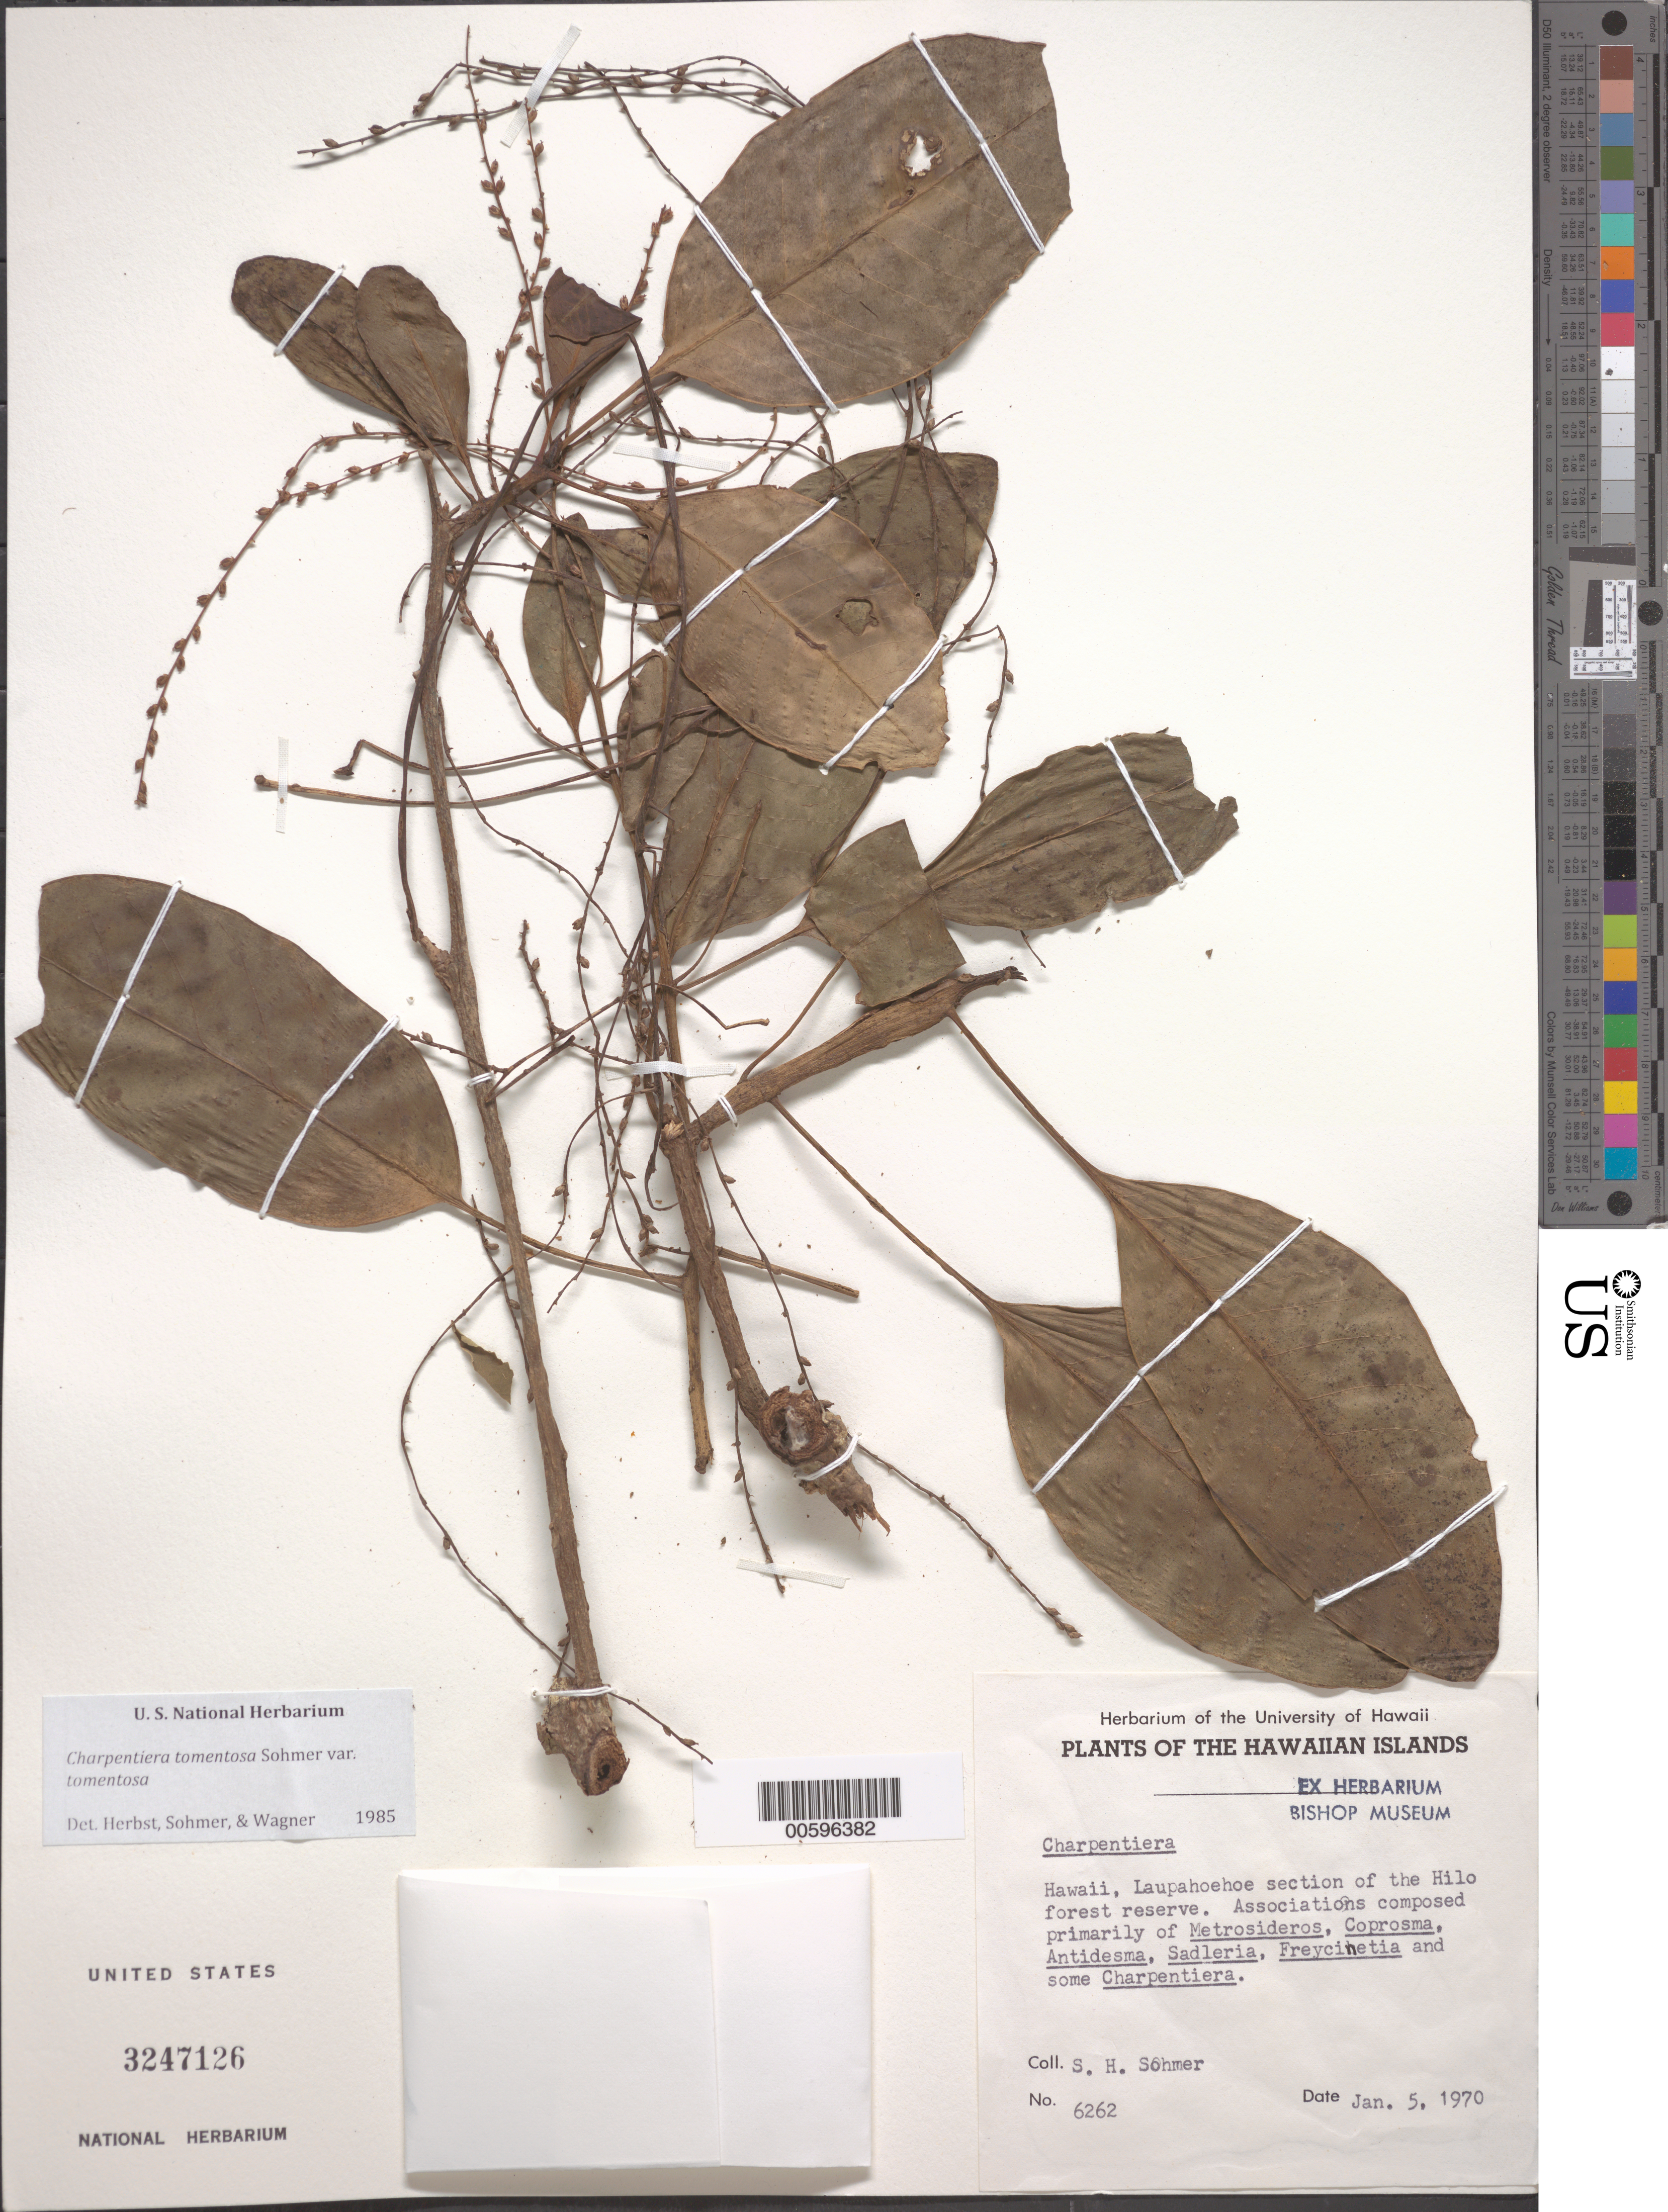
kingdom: Plantae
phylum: Tracheophyta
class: Magnoliopsida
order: Caryophyllales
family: Amaranthaceae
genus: Charpentiera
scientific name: Charpentiera tomentosa var. tomentosa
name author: Sohmer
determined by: Sohmer, S. H.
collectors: S. H. Sohmer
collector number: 6262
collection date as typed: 5 Jan 1970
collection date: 1970-01-05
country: United States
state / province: Hawaii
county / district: Hawaii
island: Hawaii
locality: Laupahoehoe section of the Hilo For Res.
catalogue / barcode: US 3247126